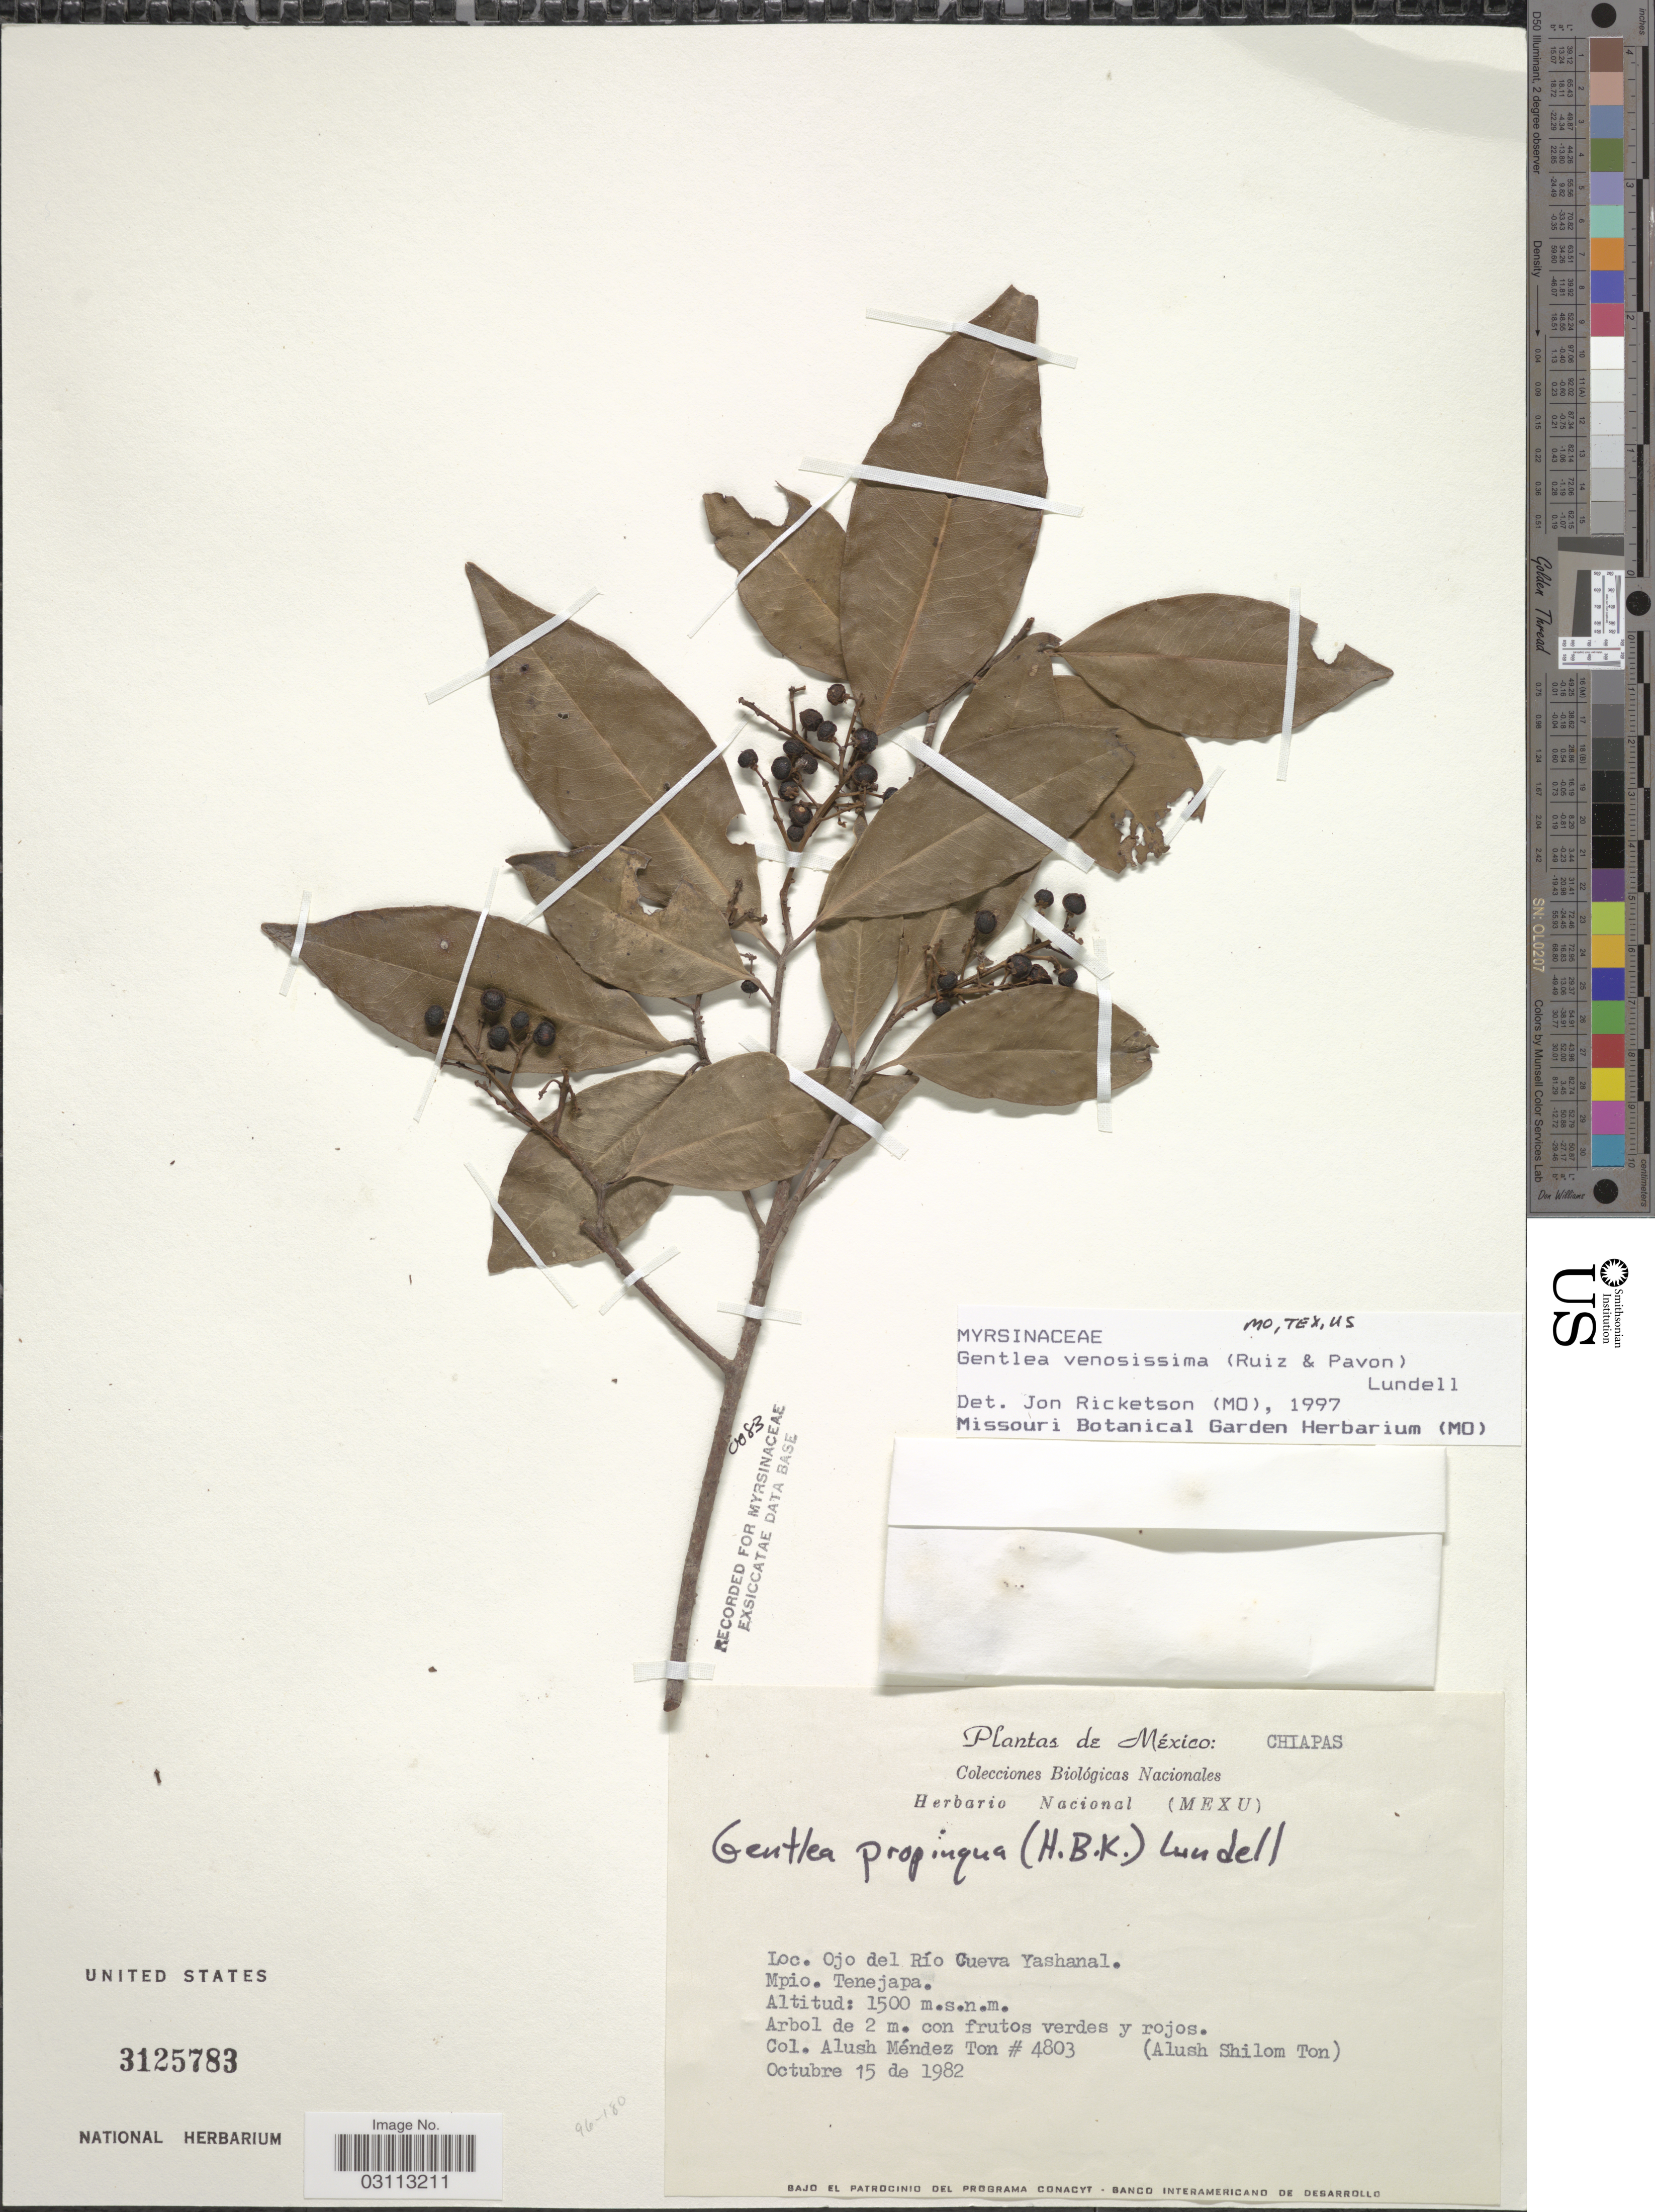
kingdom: Plantae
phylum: Tracheophyta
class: Magnoliopsida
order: Ericales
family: Primulaceae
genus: Gentlea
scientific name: Gentlea venosissima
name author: (Ruiz & Pav.) Lundell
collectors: A. S. Ton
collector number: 4803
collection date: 1982-10-15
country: Mexico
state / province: Chiapas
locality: Ojo del Río Cueva Yashanal. Mpio. Tenejapa.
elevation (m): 1500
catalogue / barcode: US 3125783